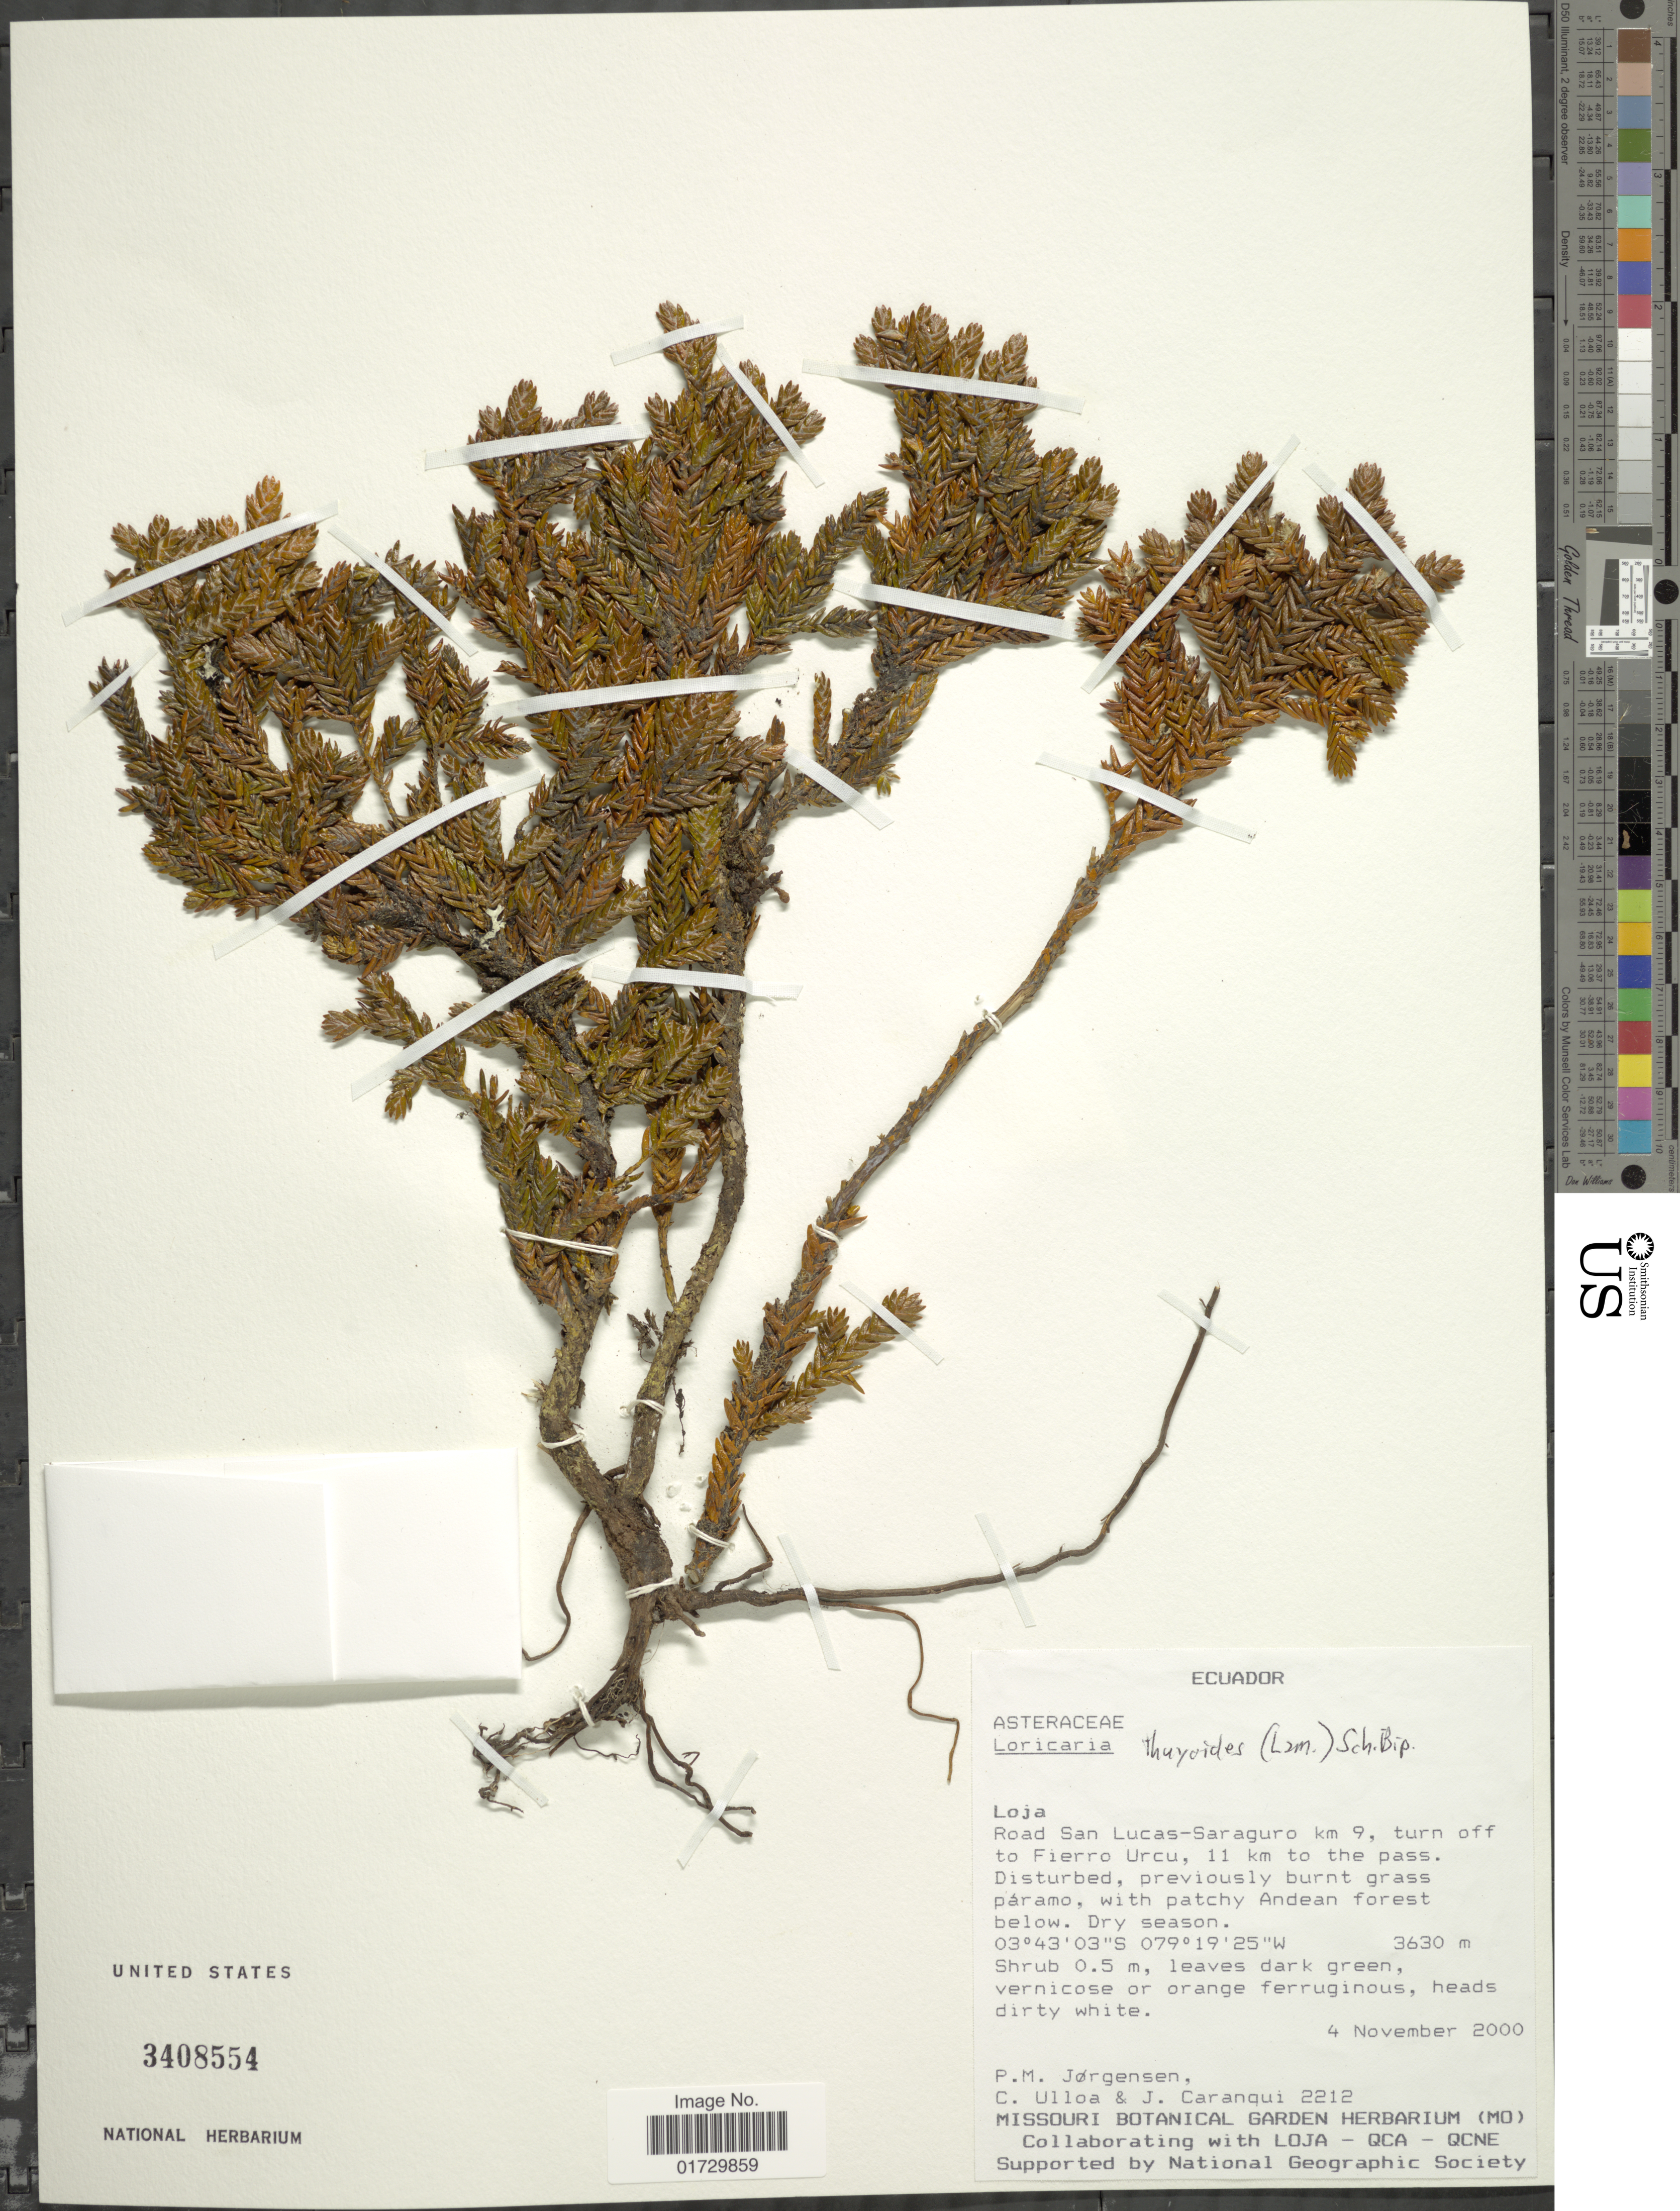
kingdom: Plantae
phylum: Tracheophyta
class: Magnoliopsida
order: Asterales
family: Asteraceae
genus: Loricaria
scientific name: Loricaria thuyoides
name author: (Lam.) Sch. Bip.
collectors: P. Jørgensen, C. Ulloa & J. Caranqui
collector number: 2212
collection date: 2000-11-04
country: Ecuador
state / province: Loja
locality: Road San Lucas-Saraguro km 9, turn off to Fierro Urcu, 11 km to the pass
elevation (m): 3630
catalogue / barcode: US 3408554